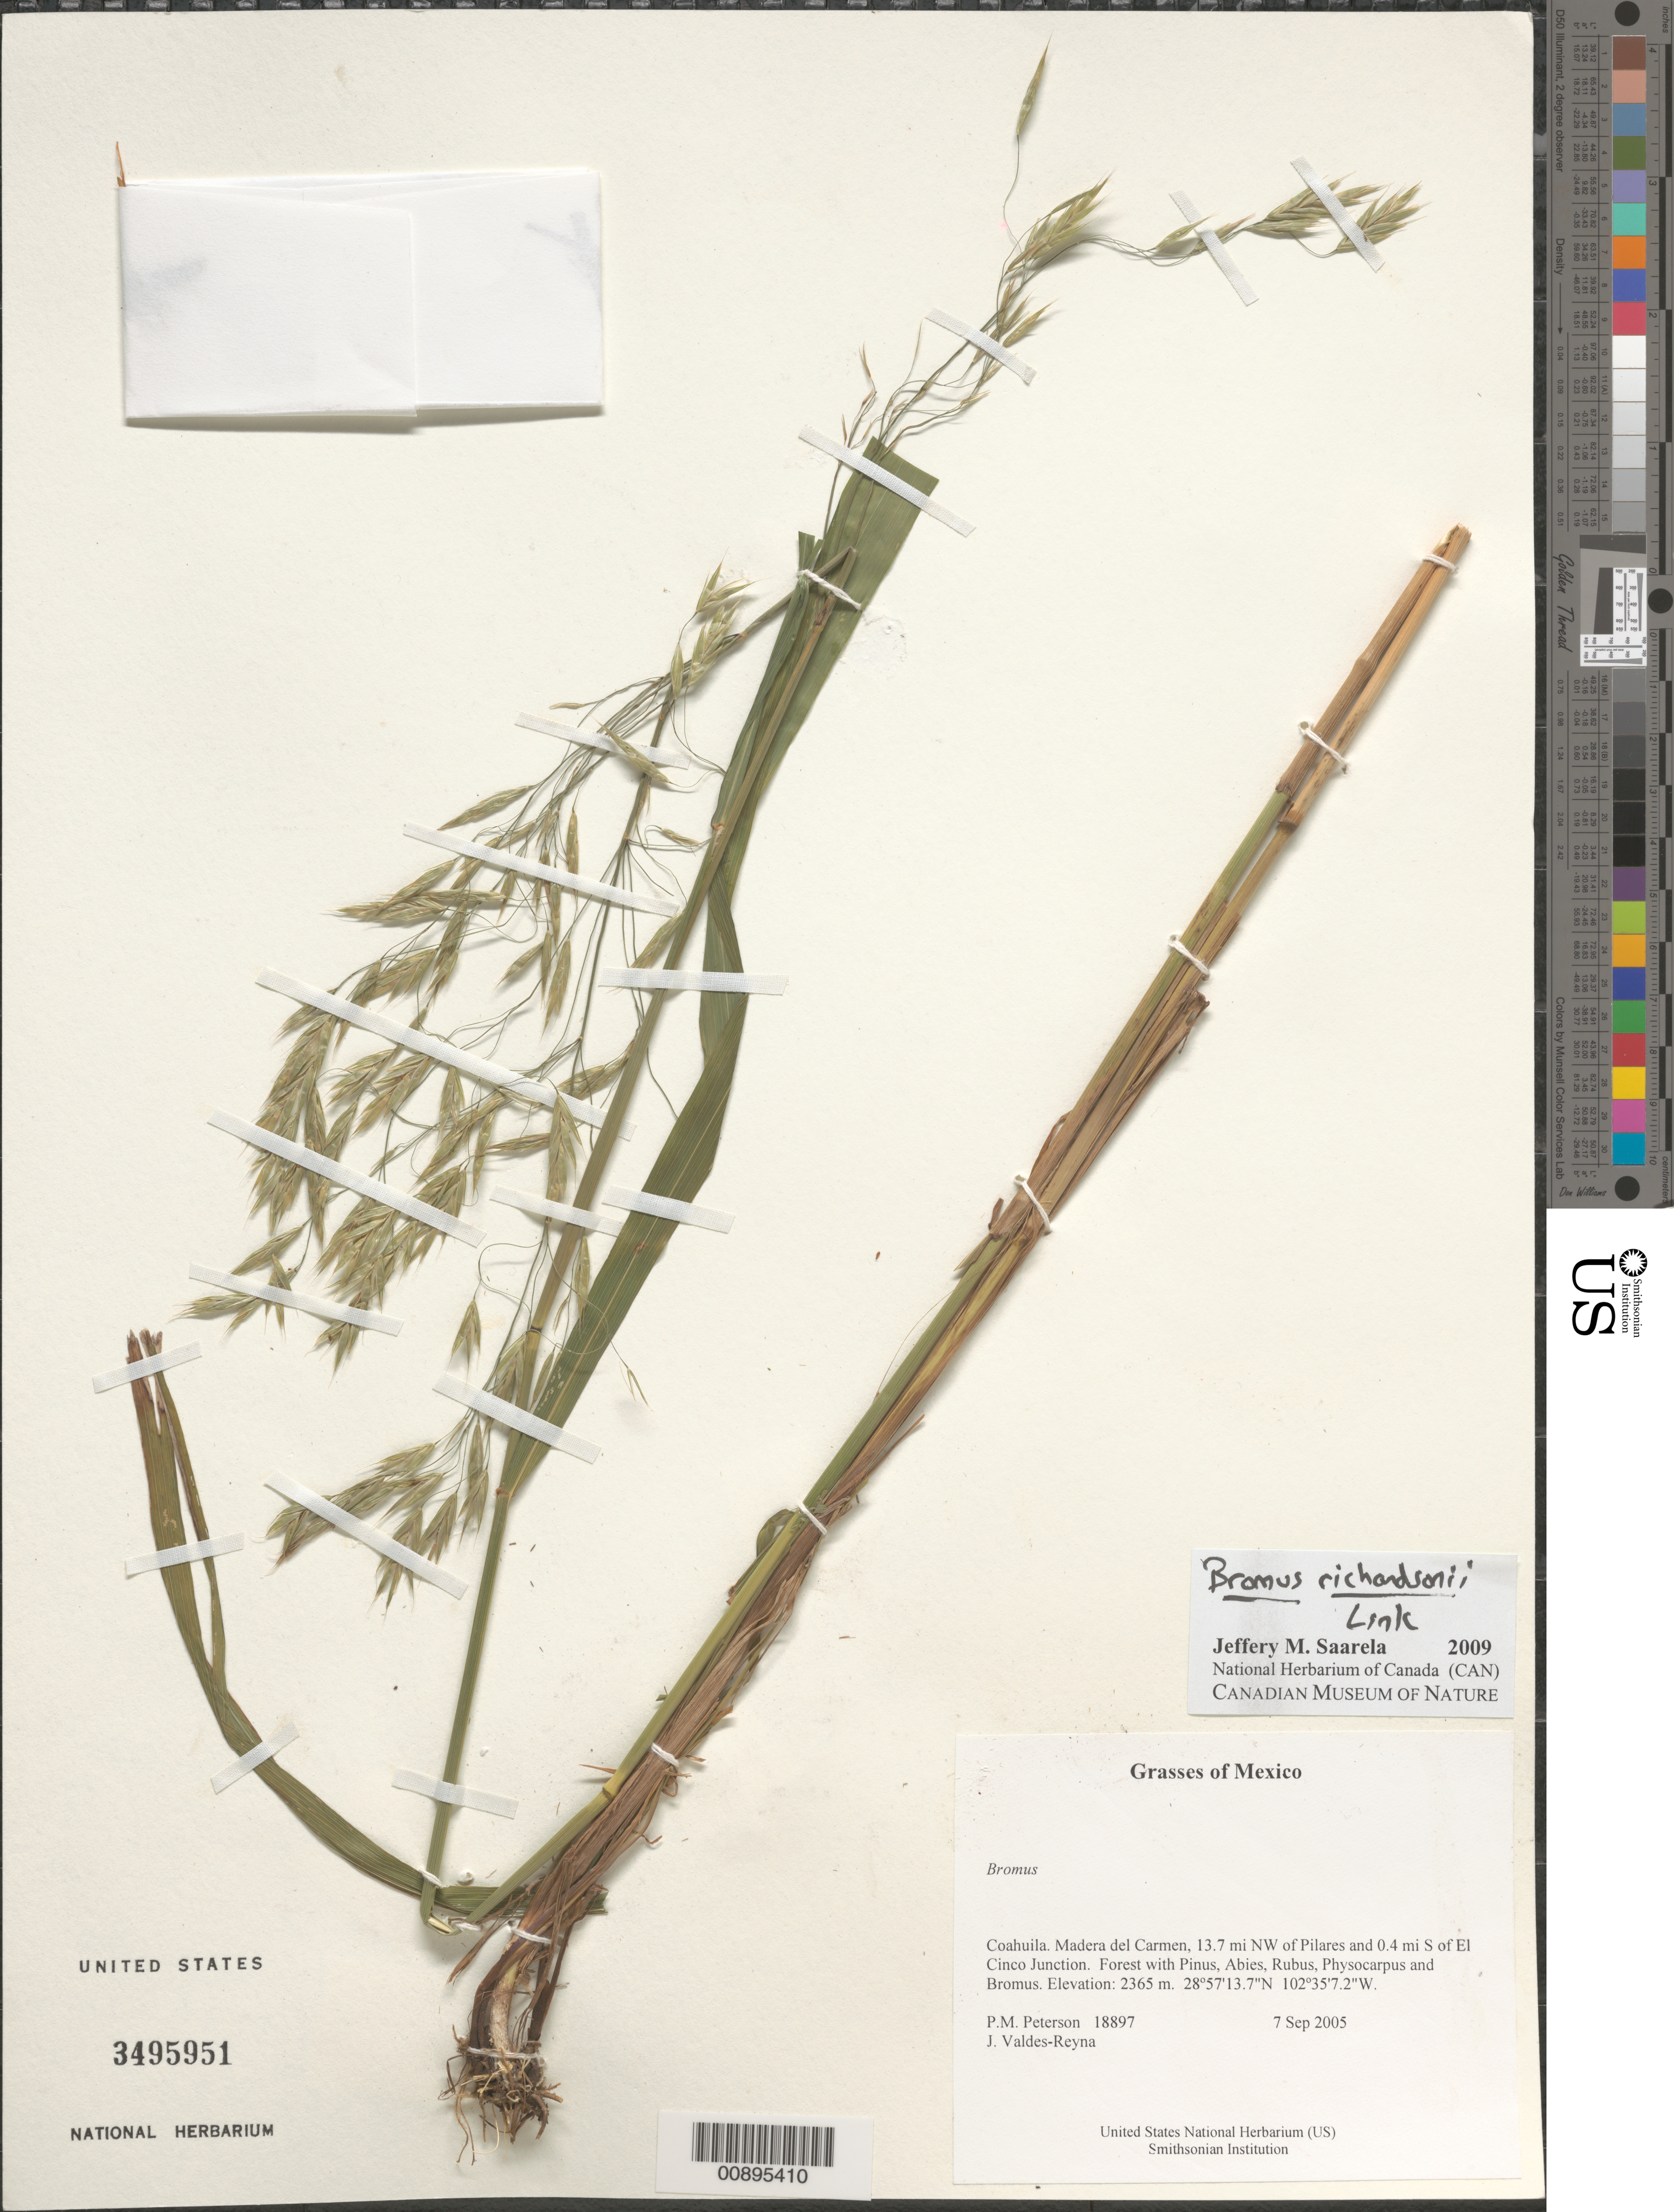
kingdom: Plantae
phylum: Tracheophyta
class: Liliopsida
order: Poales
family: Poaceae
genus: Bromus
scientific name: Bromus richardsonii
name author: Link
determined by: Saarela, J. M., (CAN), Canadian Museum of Nature (CANADA)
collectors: P. M. Peterson & J. Valdés-Reyna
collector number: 18897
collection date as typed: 07 Sep 2005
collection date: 2005-09-07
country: Mexico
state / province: Coahuila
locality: Madera del Carmen, 13.7 mi NW of Pilares and 0.4 mi S of El Cinco Junction. Forest with Pinus, Abies, Rubus, Physocarpus and Bromus.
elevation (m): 2365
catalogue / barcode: US 3495951